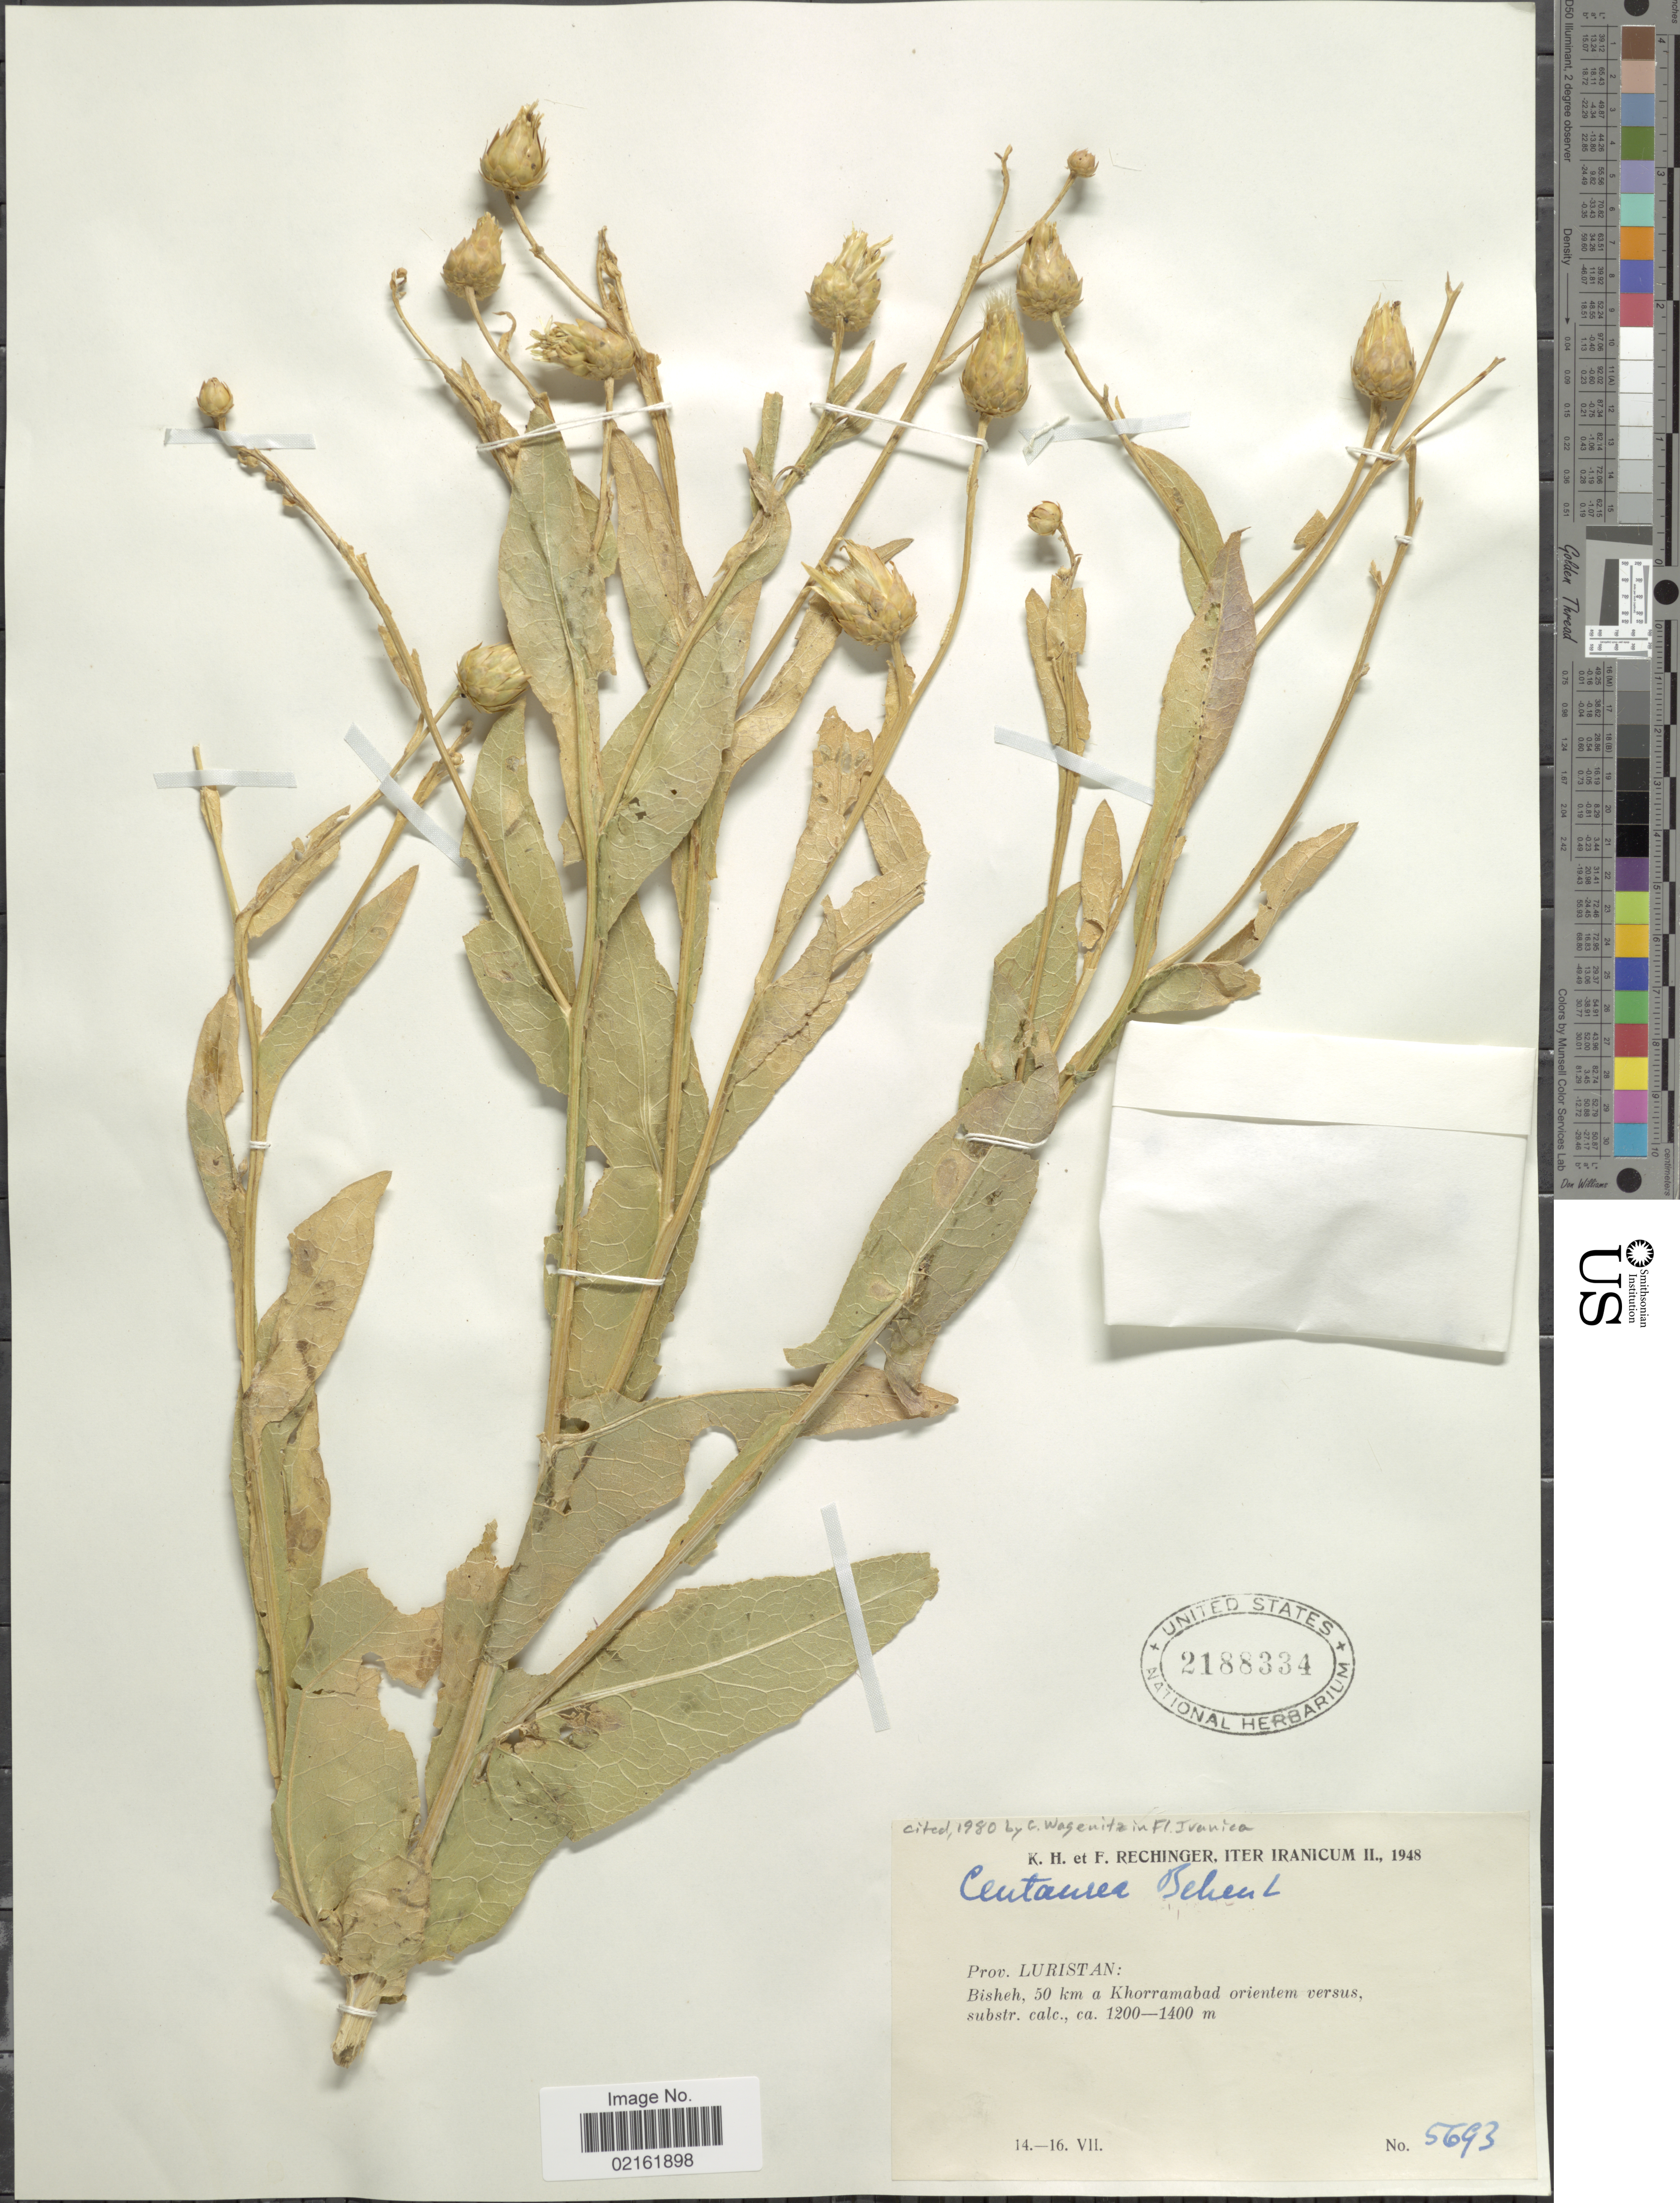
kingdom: Plantae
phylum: Tracheophyta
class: Magnoliopsida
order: Asterales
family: Asteraceae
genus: Centaurea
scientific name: Centaurea behen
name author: L.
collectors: K. H. Rechinger & F. Rechinger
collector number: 5693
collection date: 1948-07-14/1948-07-16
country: Iran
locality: Luristan, Bisheh, 50 km a Khorramabad orientem versus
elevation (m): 1200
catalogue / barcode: US 2188334